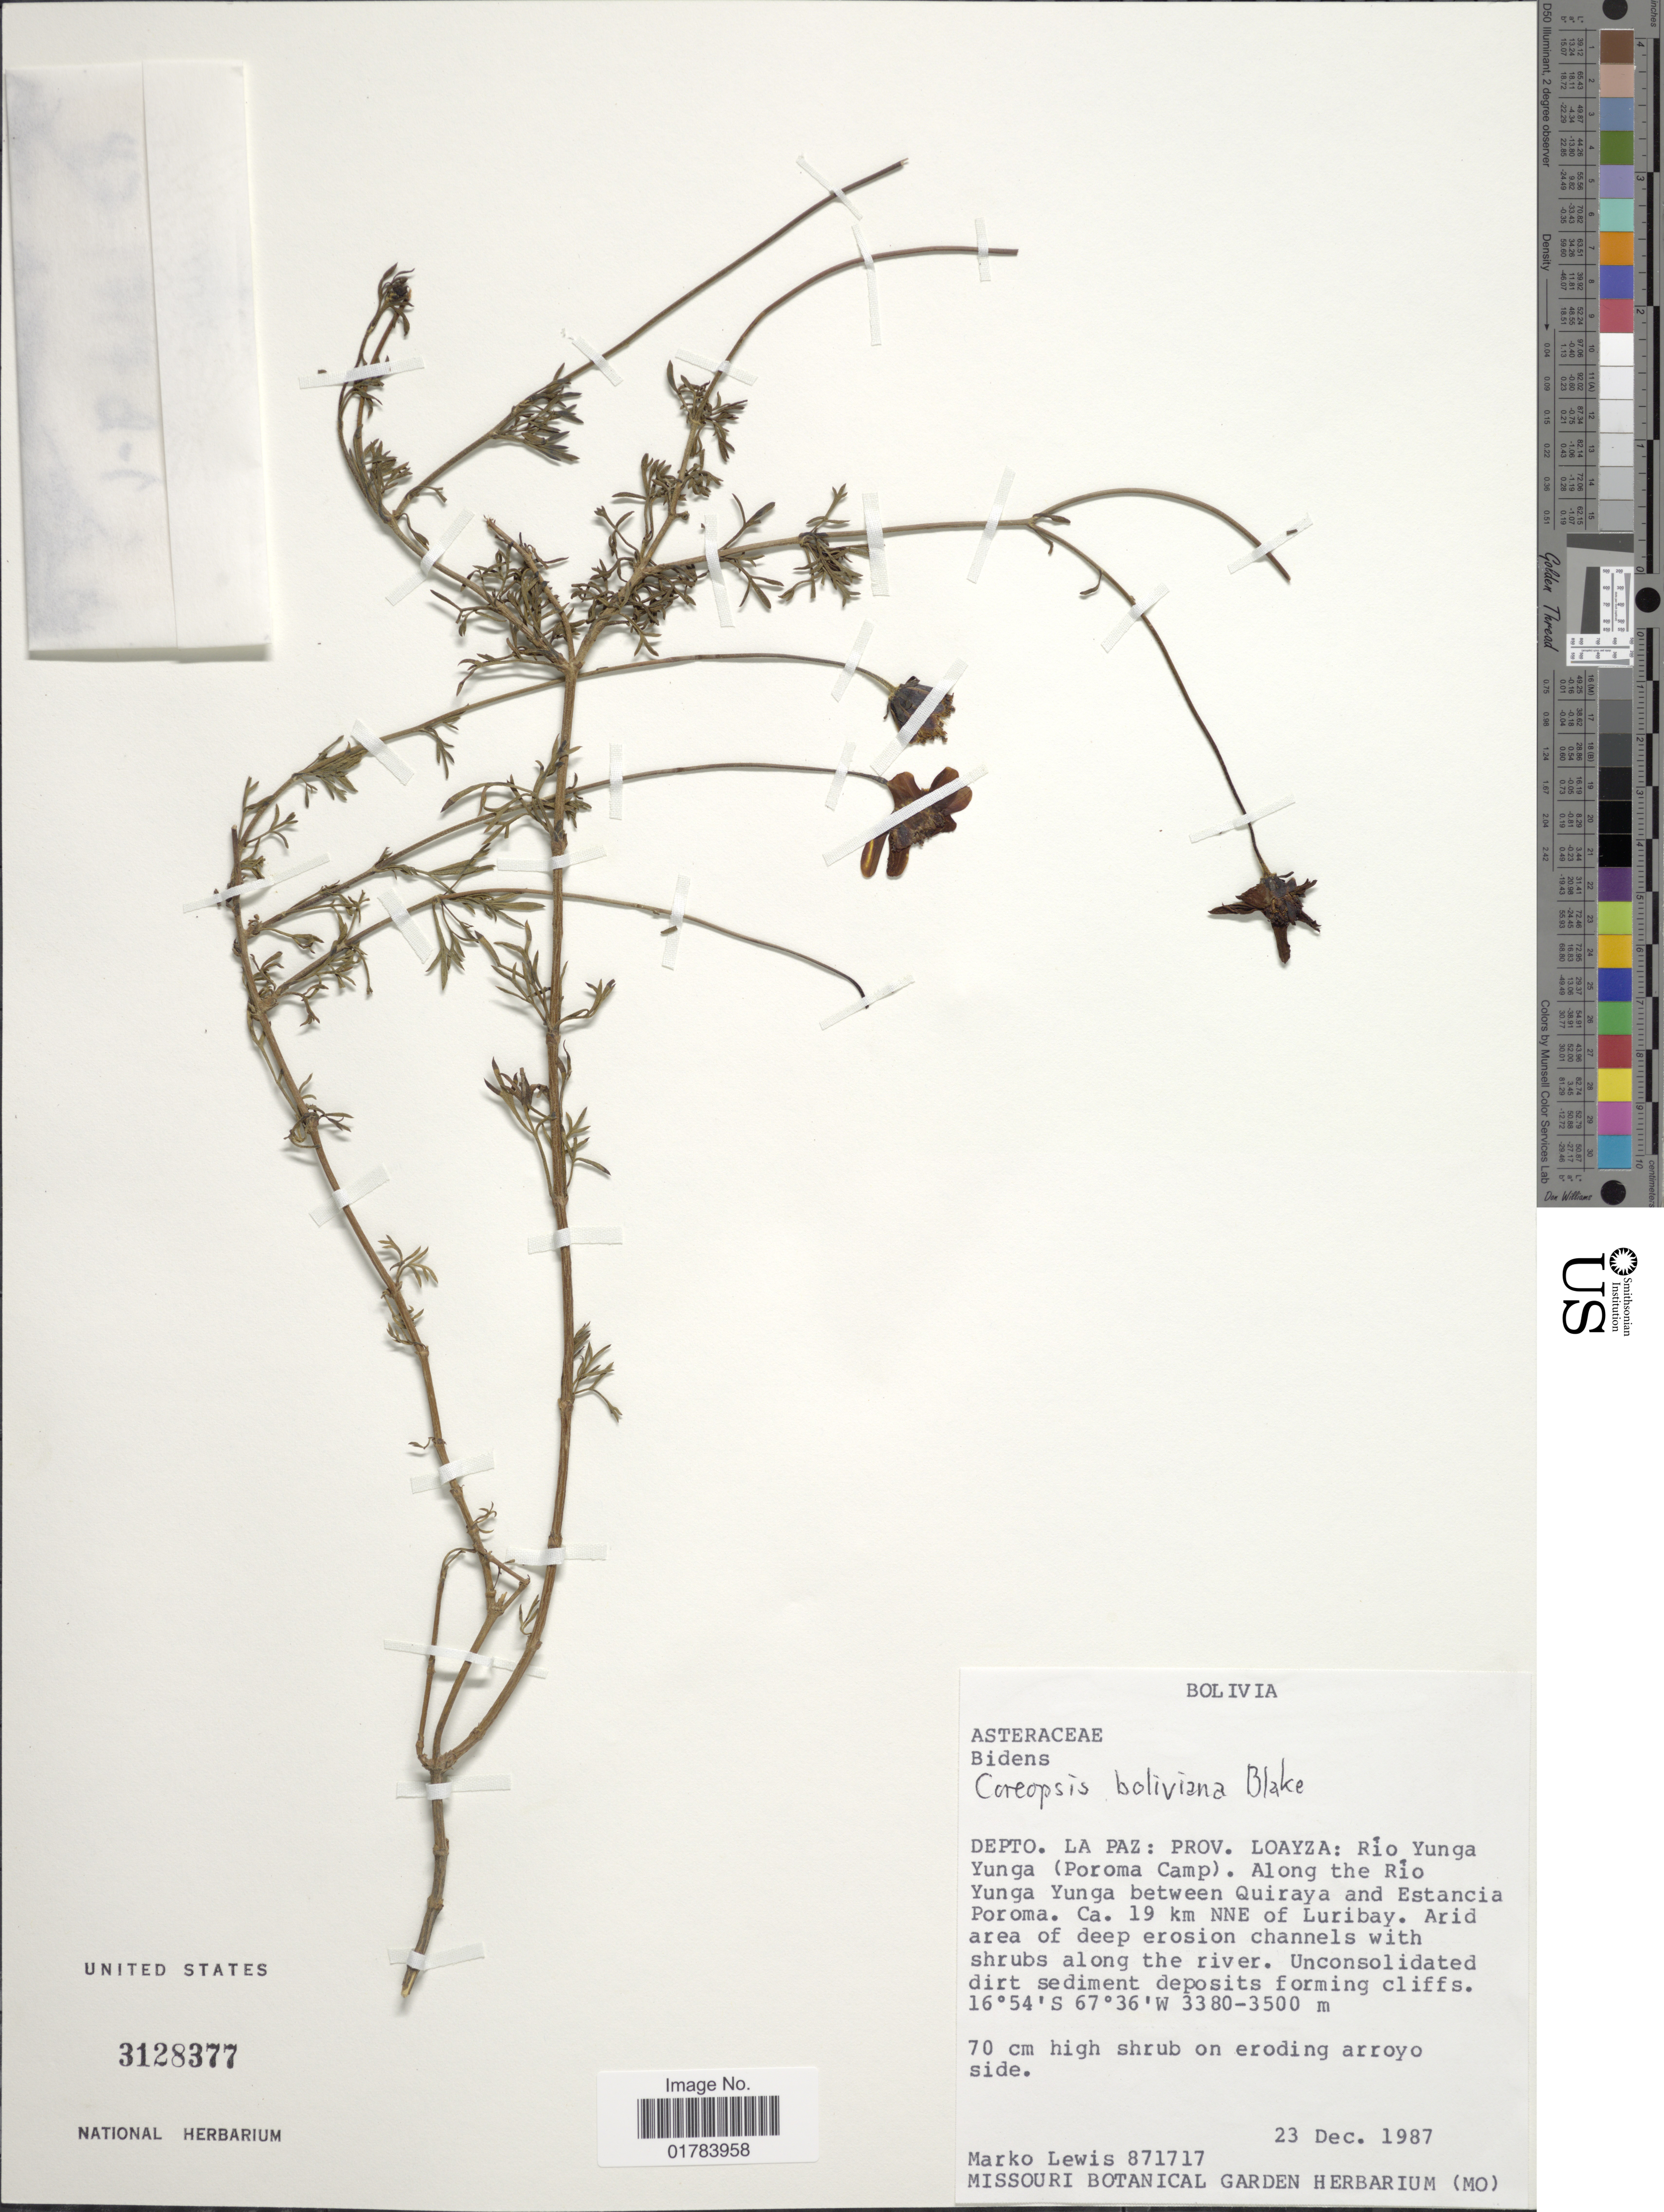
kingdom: Plantae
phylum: Tracheophyta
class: Magnoliopsida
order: Asterales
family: Asteraceae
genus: Coreopsis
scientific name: Coreopsis pickeringii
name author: A. Gray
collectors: M. A. Lewis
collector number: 871717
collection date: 1987-12-23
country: Bolivia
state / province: La Paz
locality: Prov. Loayza: Rio Yunga Yunga (Poroma Camp). Along the Rio Yunga Yunga between Quiraya and Estancia Poroma. Ca. 19 km NNE of Luribay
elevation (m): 3380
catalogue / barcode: US 3128377